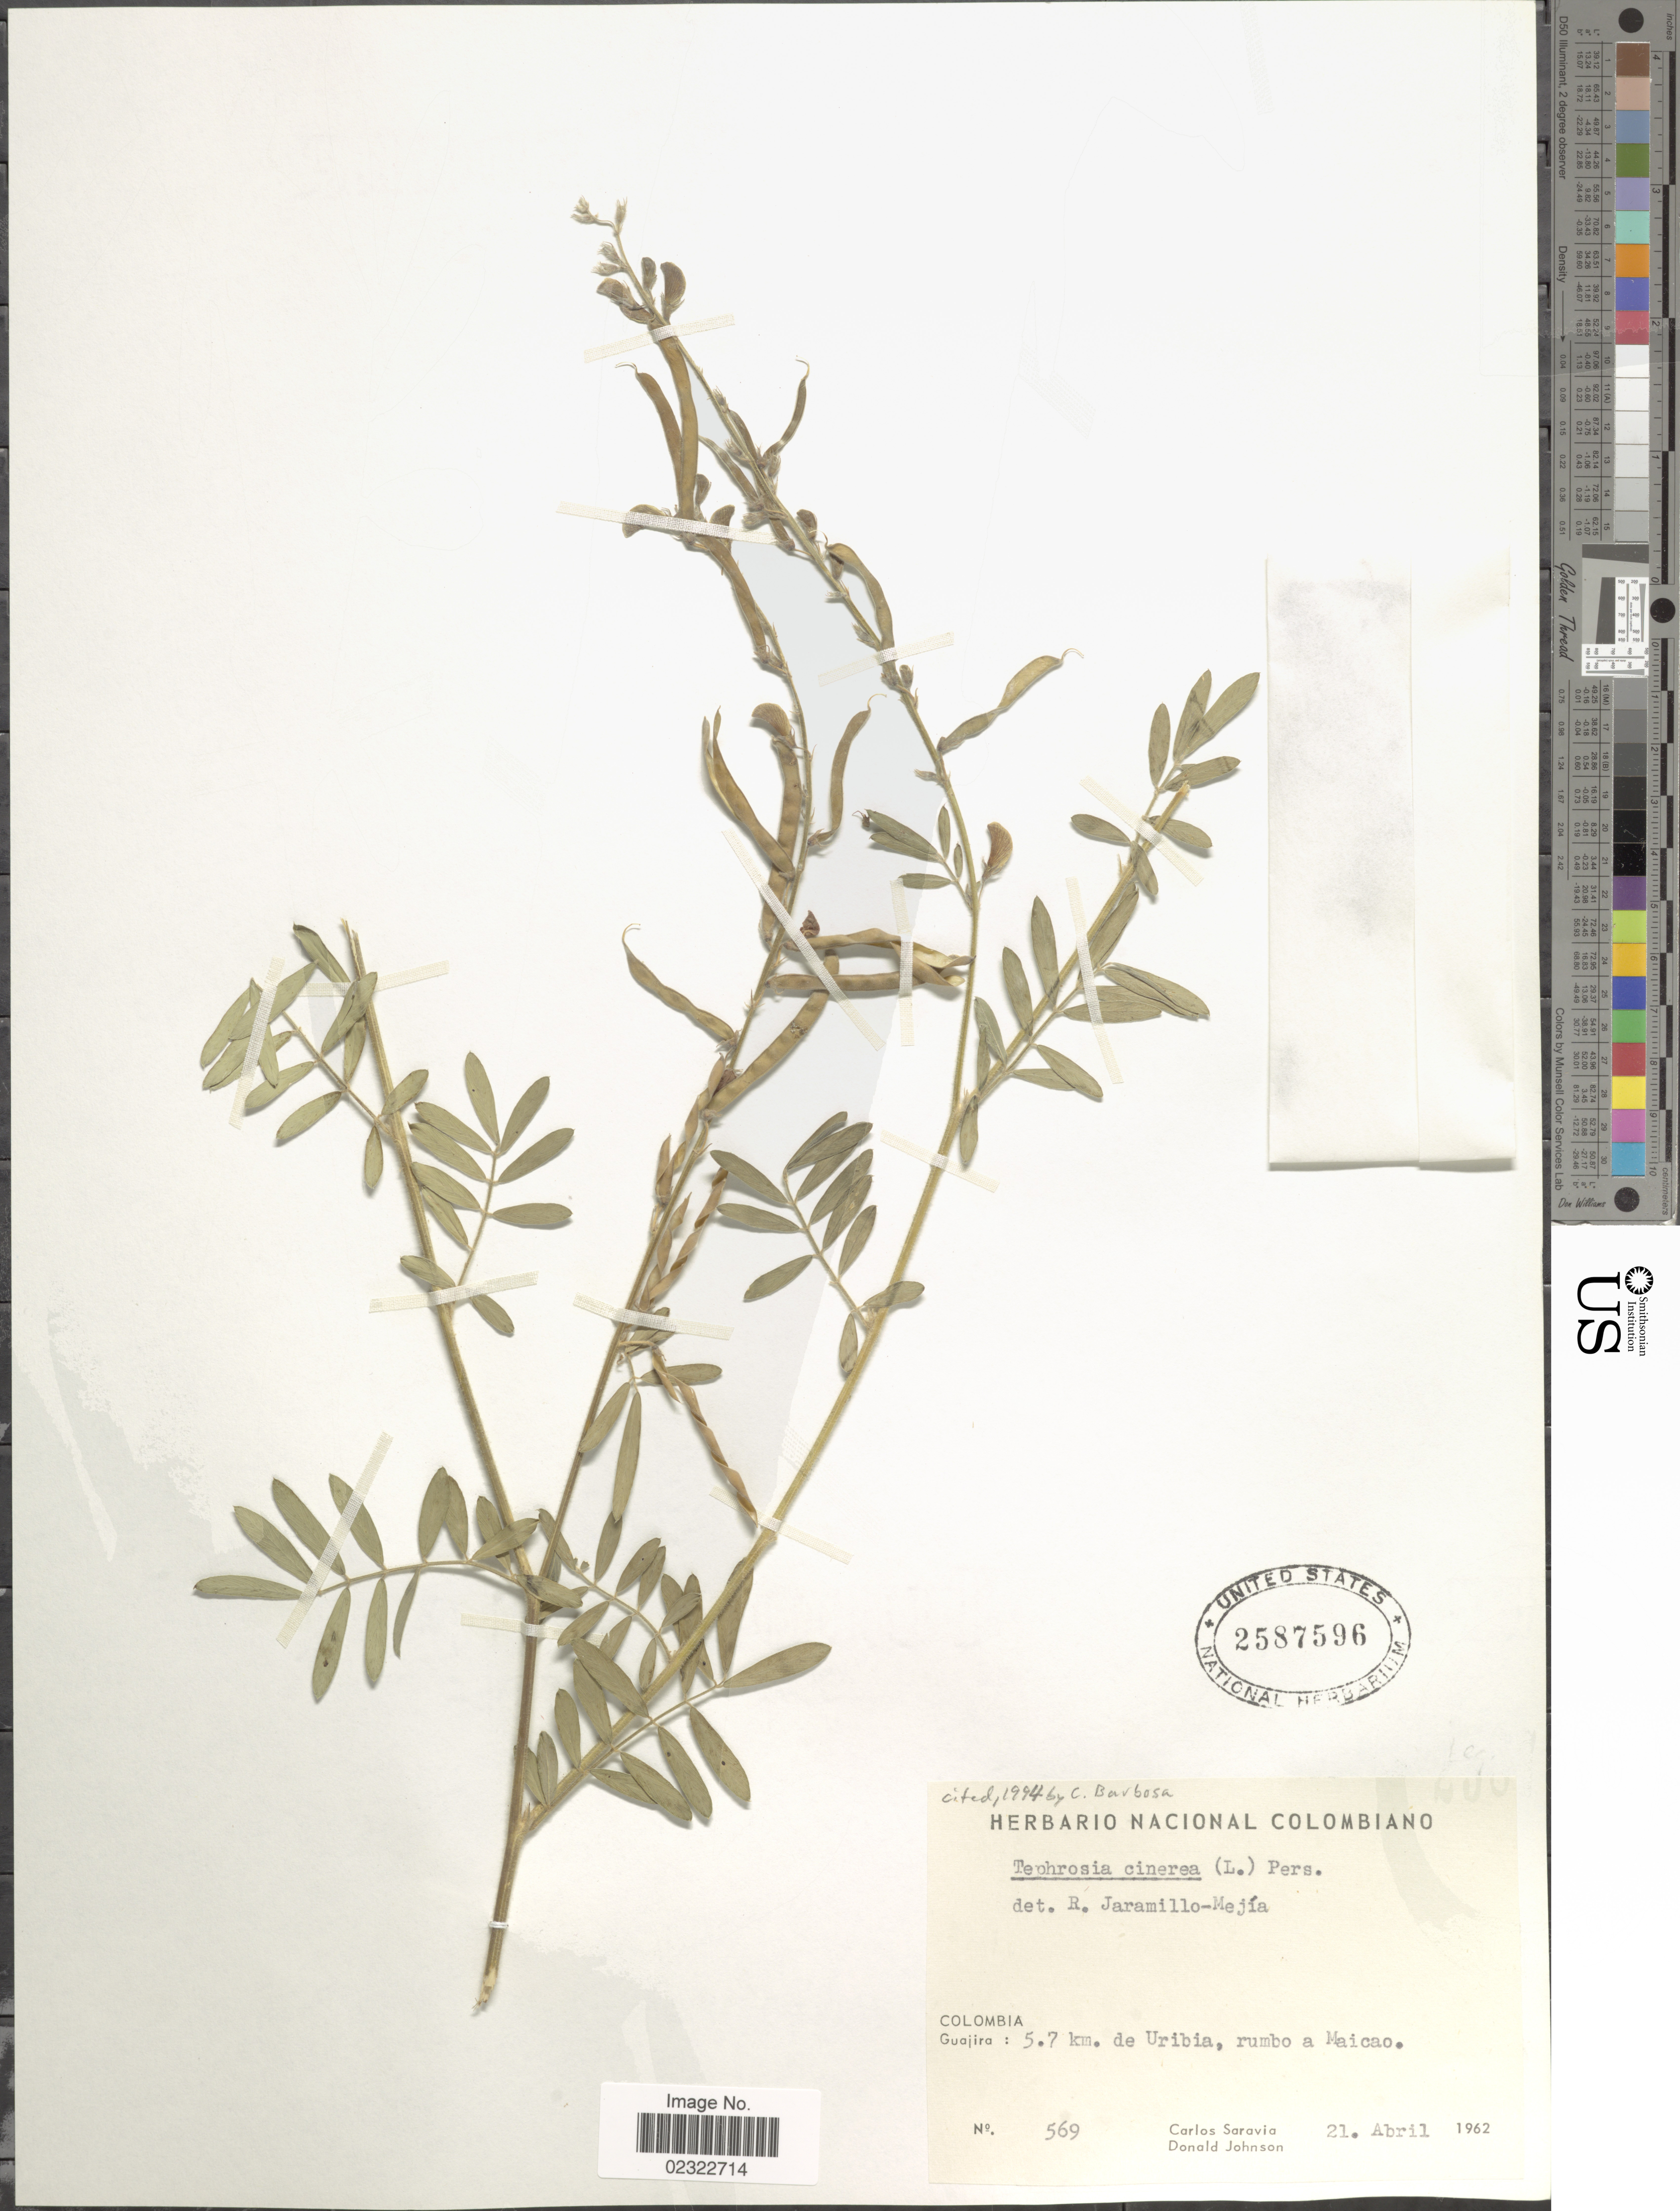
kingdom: Plantae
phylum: Tracheophyta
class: Magnoliopsida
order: Fabales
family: Fabaceae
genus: Tephrosia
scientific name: Tephrosia cinerea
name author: (L.) Pers.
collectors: C. Saravia & D. Johnson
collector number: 569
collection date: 1962-04-21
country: Colombia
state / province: La Guajira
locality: Guajira: 5.7 km. de Uribia, rumbo a Maicao.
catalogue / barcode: US 2587596